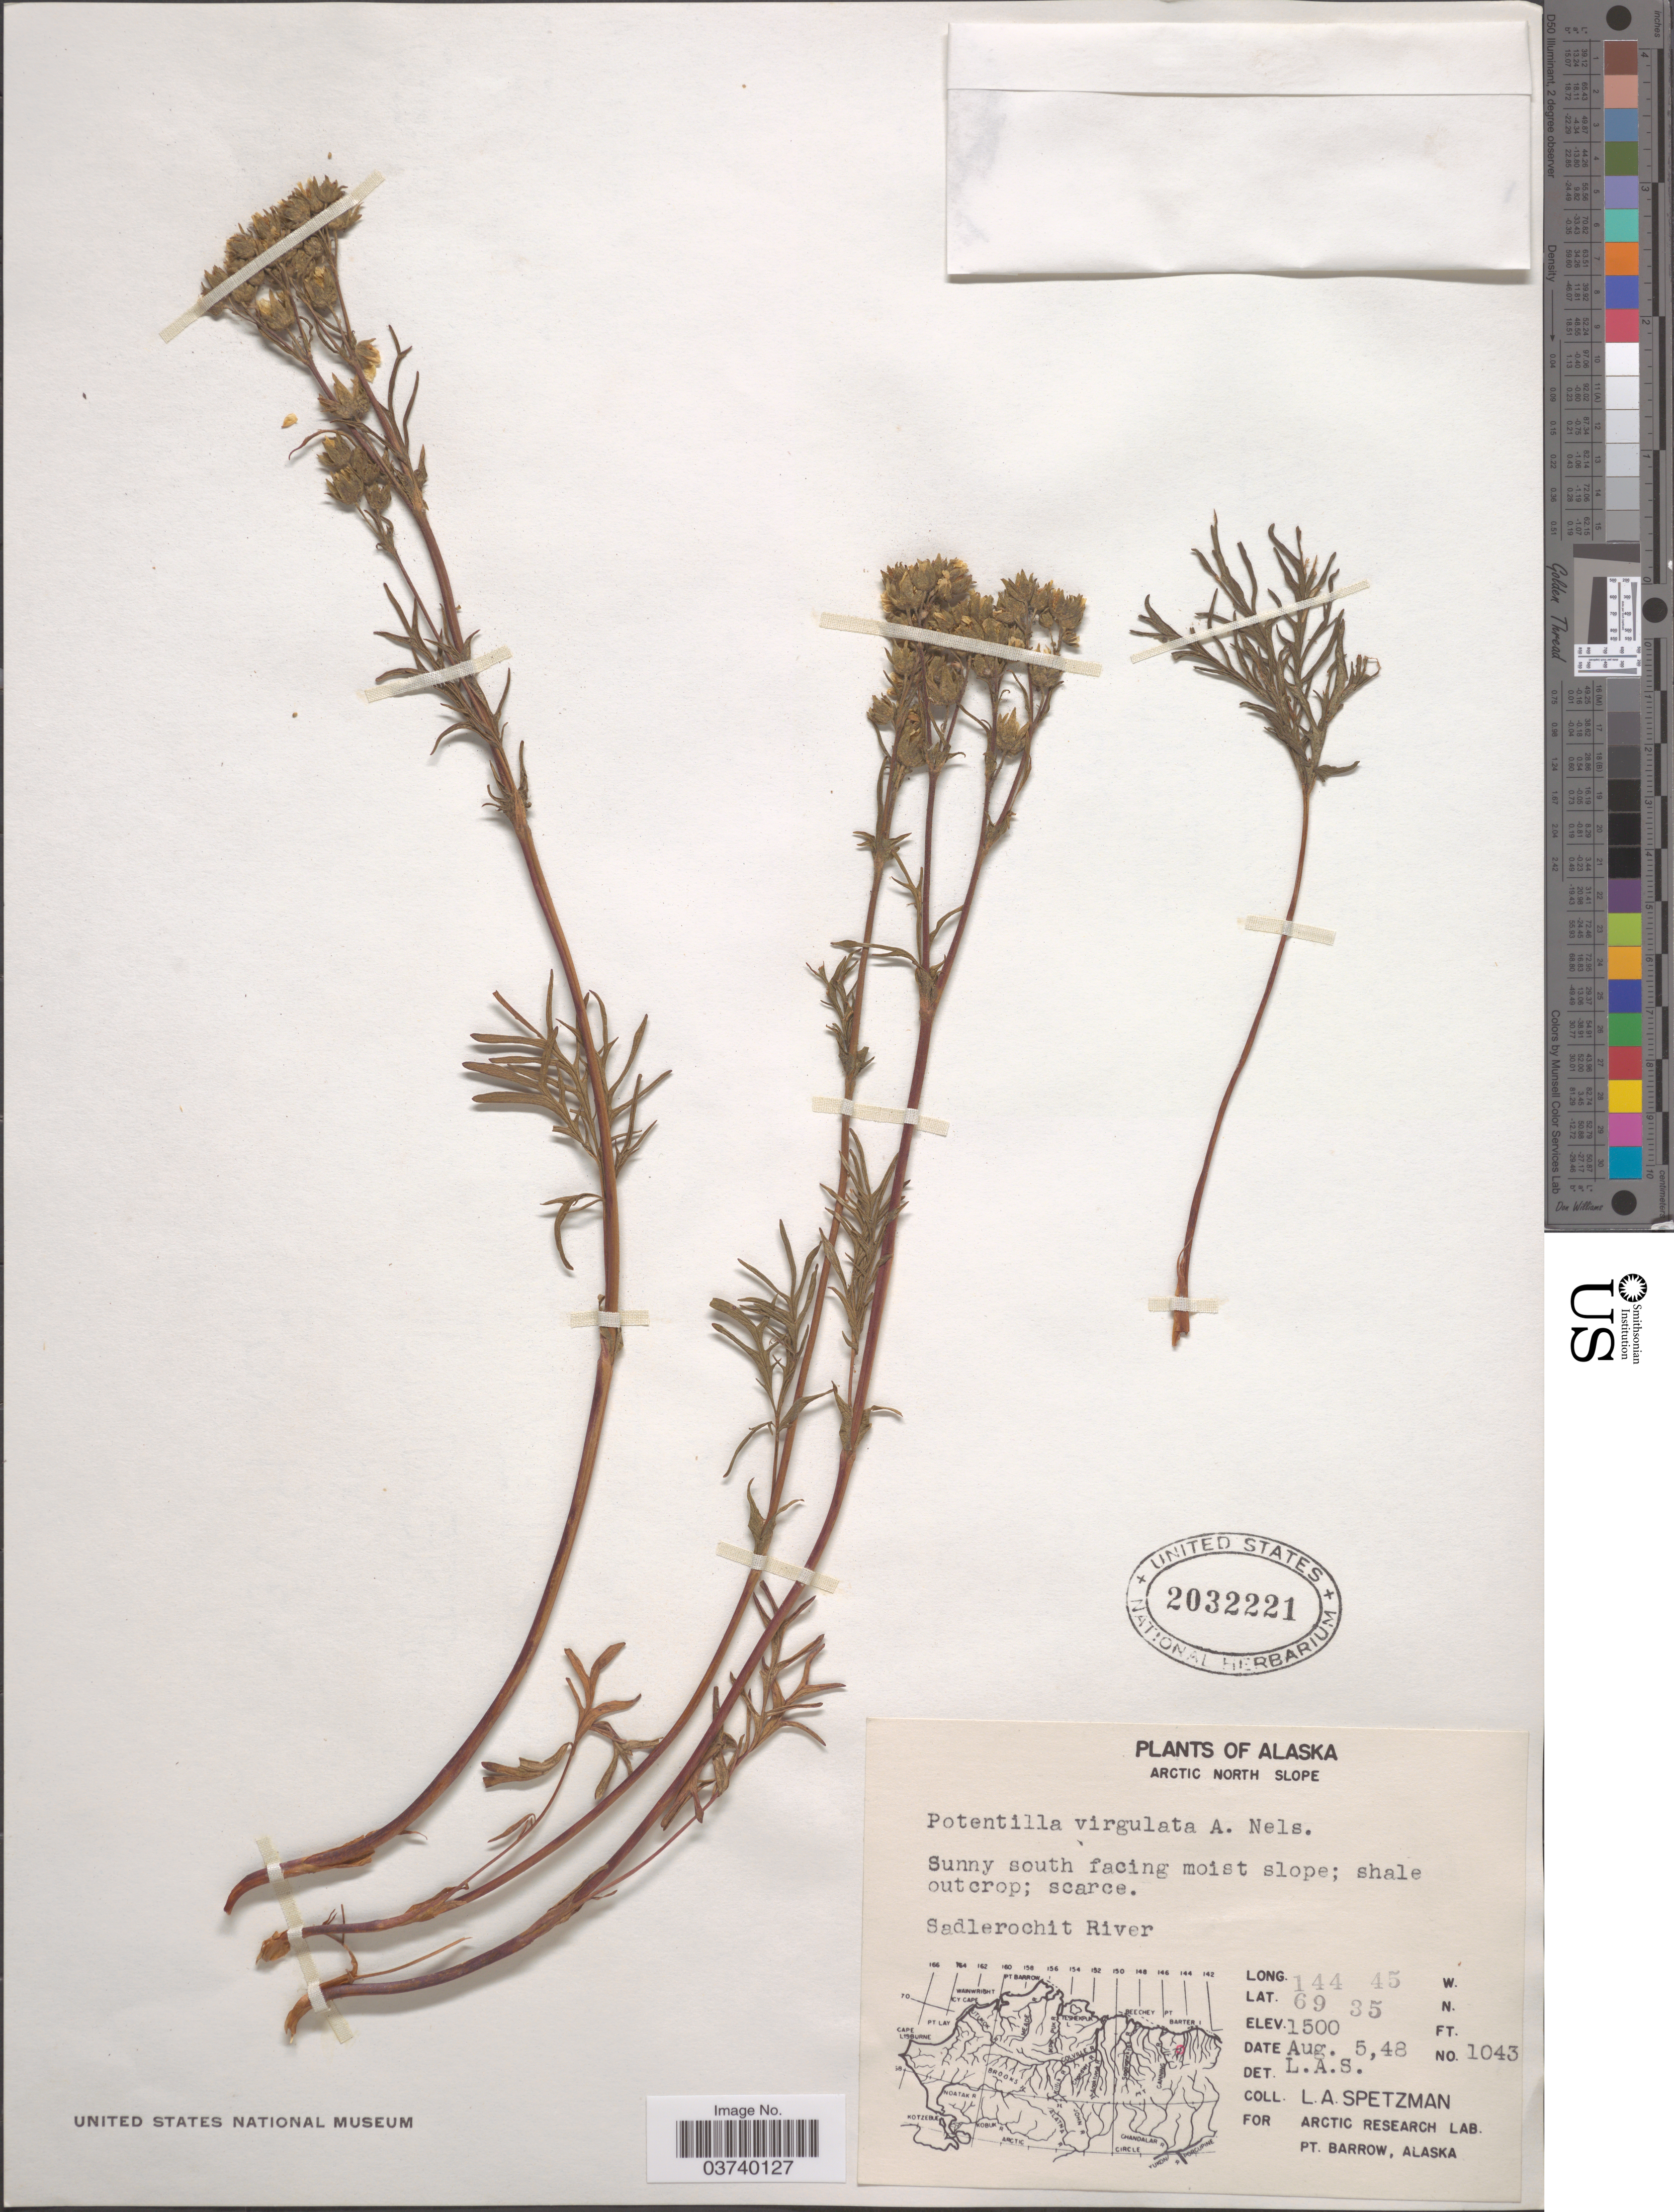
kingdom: Plantae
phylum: Tracheophyta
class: Magnoliopsida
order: Rosales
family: Rosaceae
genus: Potentilla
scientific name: Potentilla litoralis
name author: Rydb.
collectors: L. Spetzman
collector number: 1043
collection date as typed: Transcribed d/m/y: 5/8/48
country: United States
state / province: Alaska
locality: Arctic North Slope. Sunny south facing moist slope. Sadlerochit River.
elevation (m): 457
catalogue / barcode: US 2032221